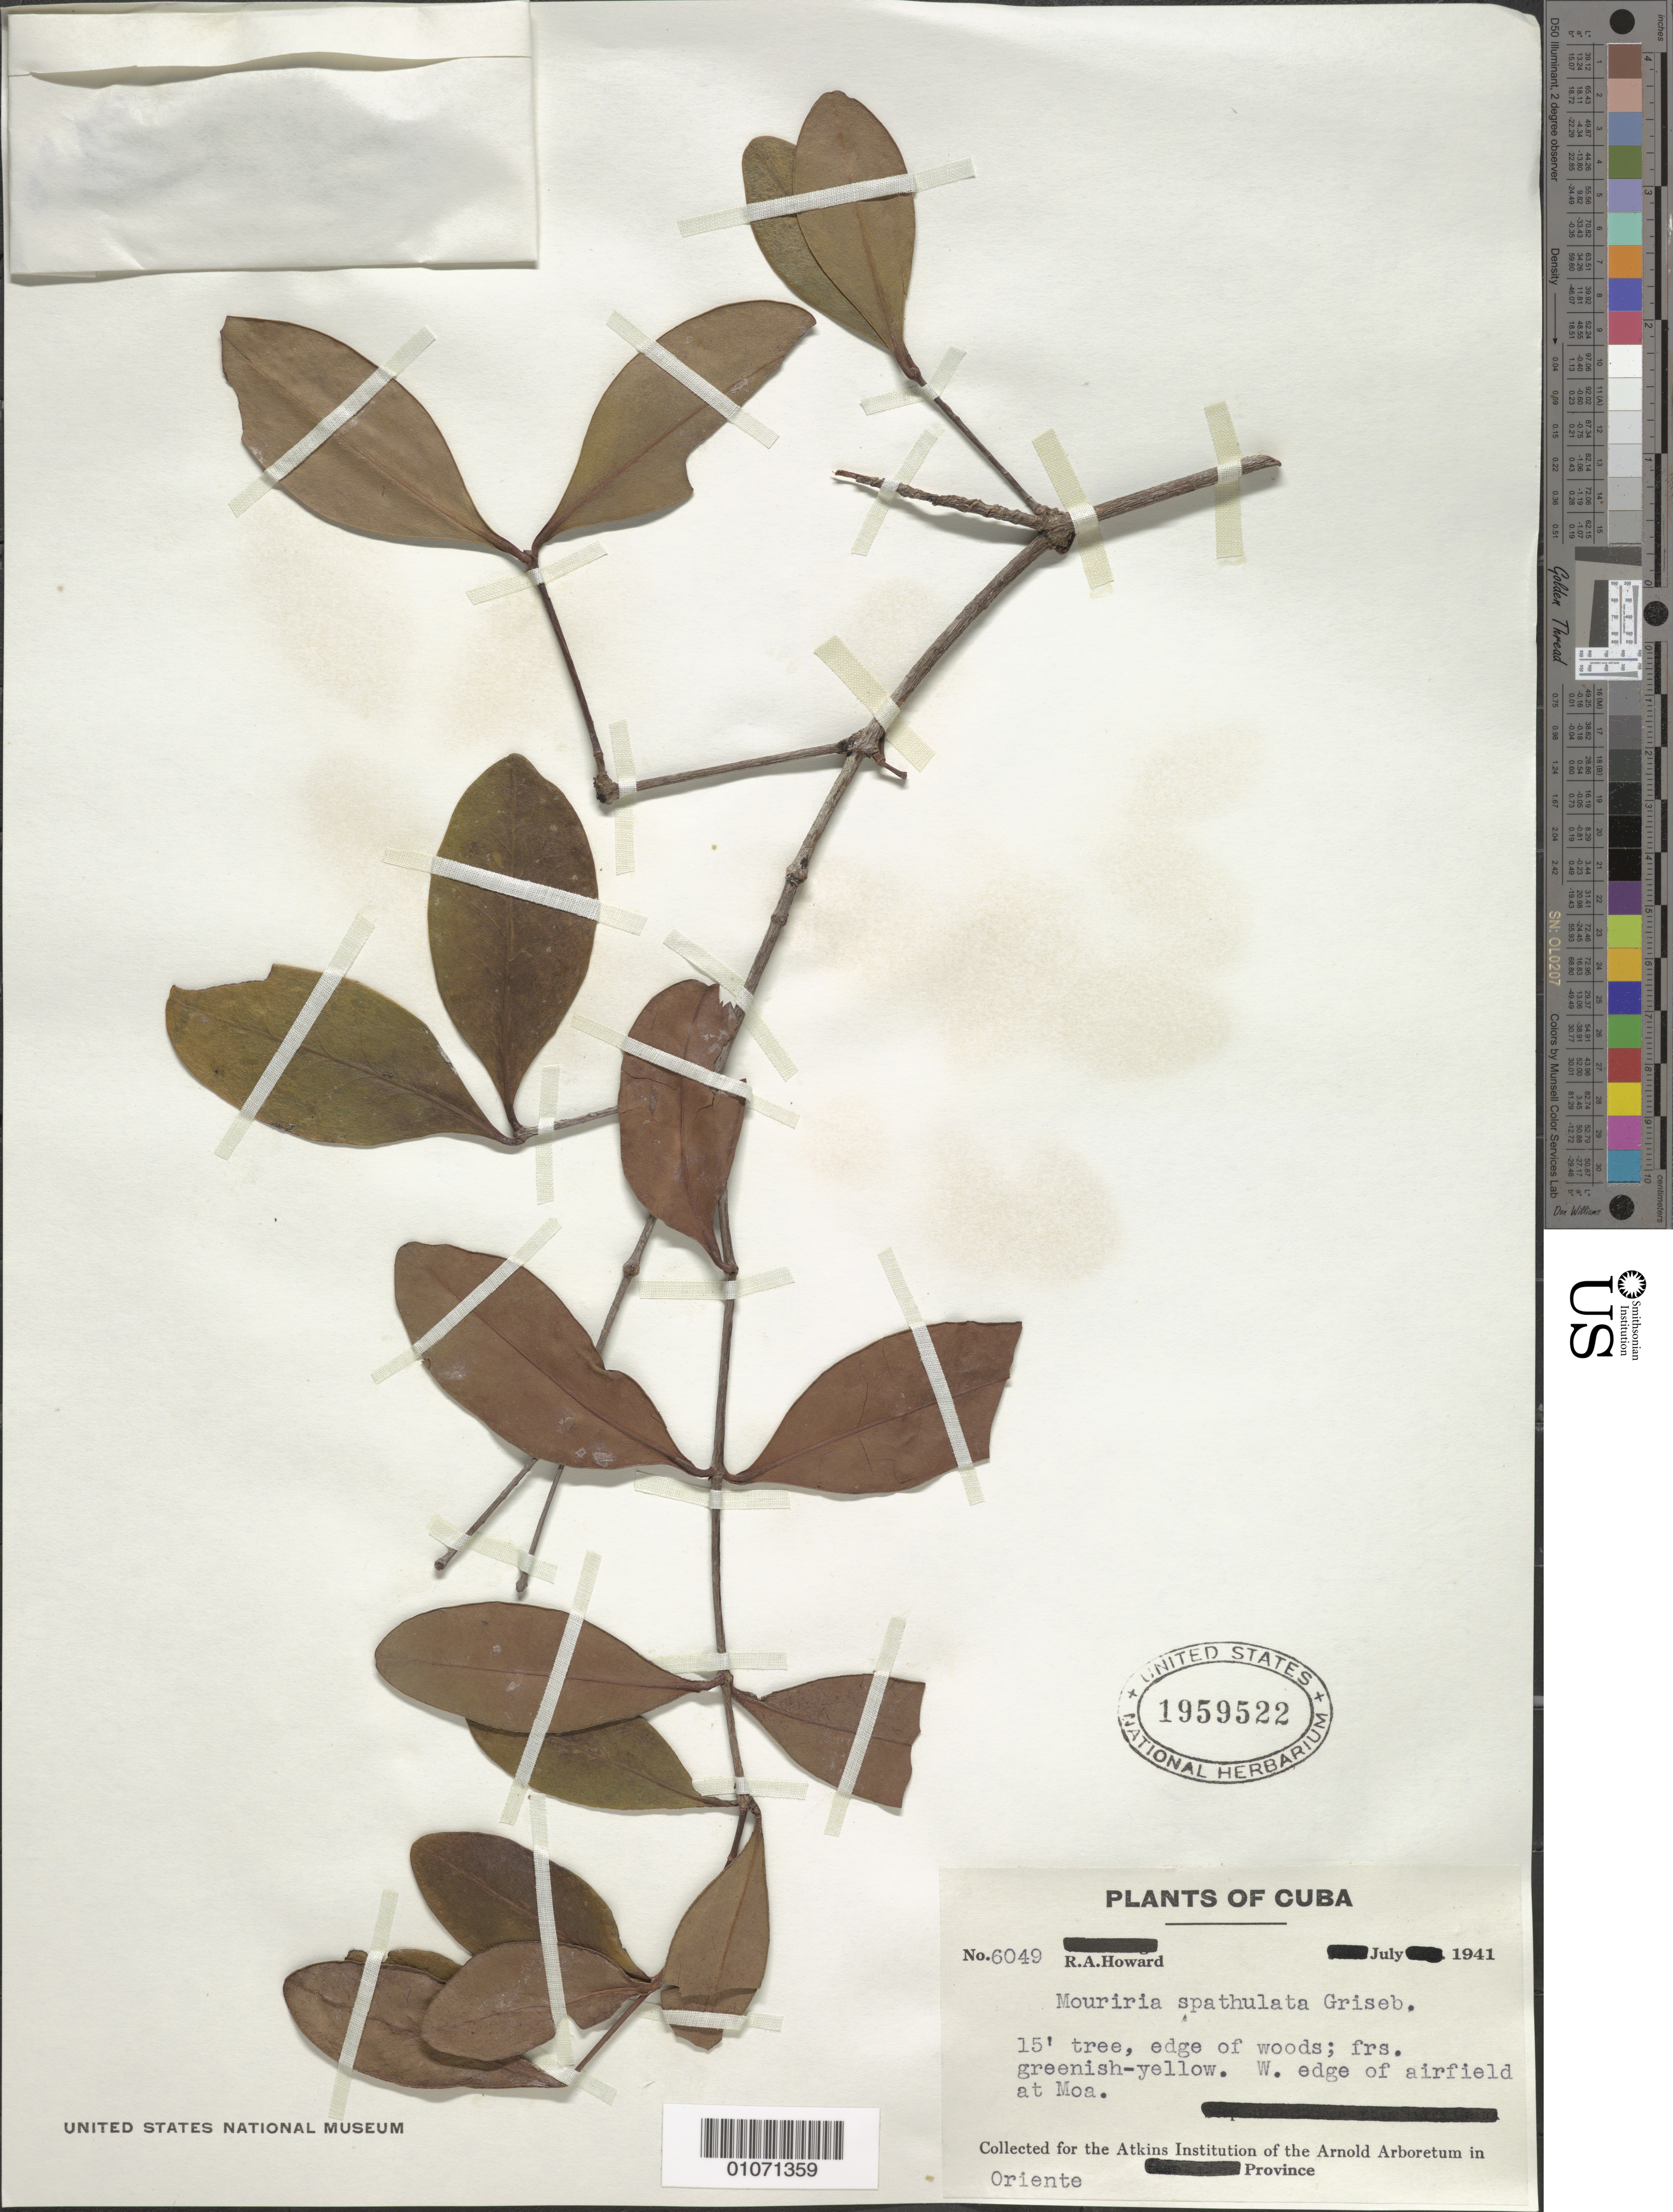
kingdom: Plantae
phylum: Tracheophyta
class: Magnoliopsida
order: Myrtales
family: Melastomataceae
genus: Mouriri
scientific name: Mouriri spathulata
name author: Griseb.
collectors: R. A. Howard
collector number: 6049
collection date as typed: Jul 1941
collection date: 1941-07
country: Cuba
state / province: Holguín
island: Cuba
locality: Moa, W edge of airfield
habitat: Edge of woods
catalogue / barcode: US 1959522